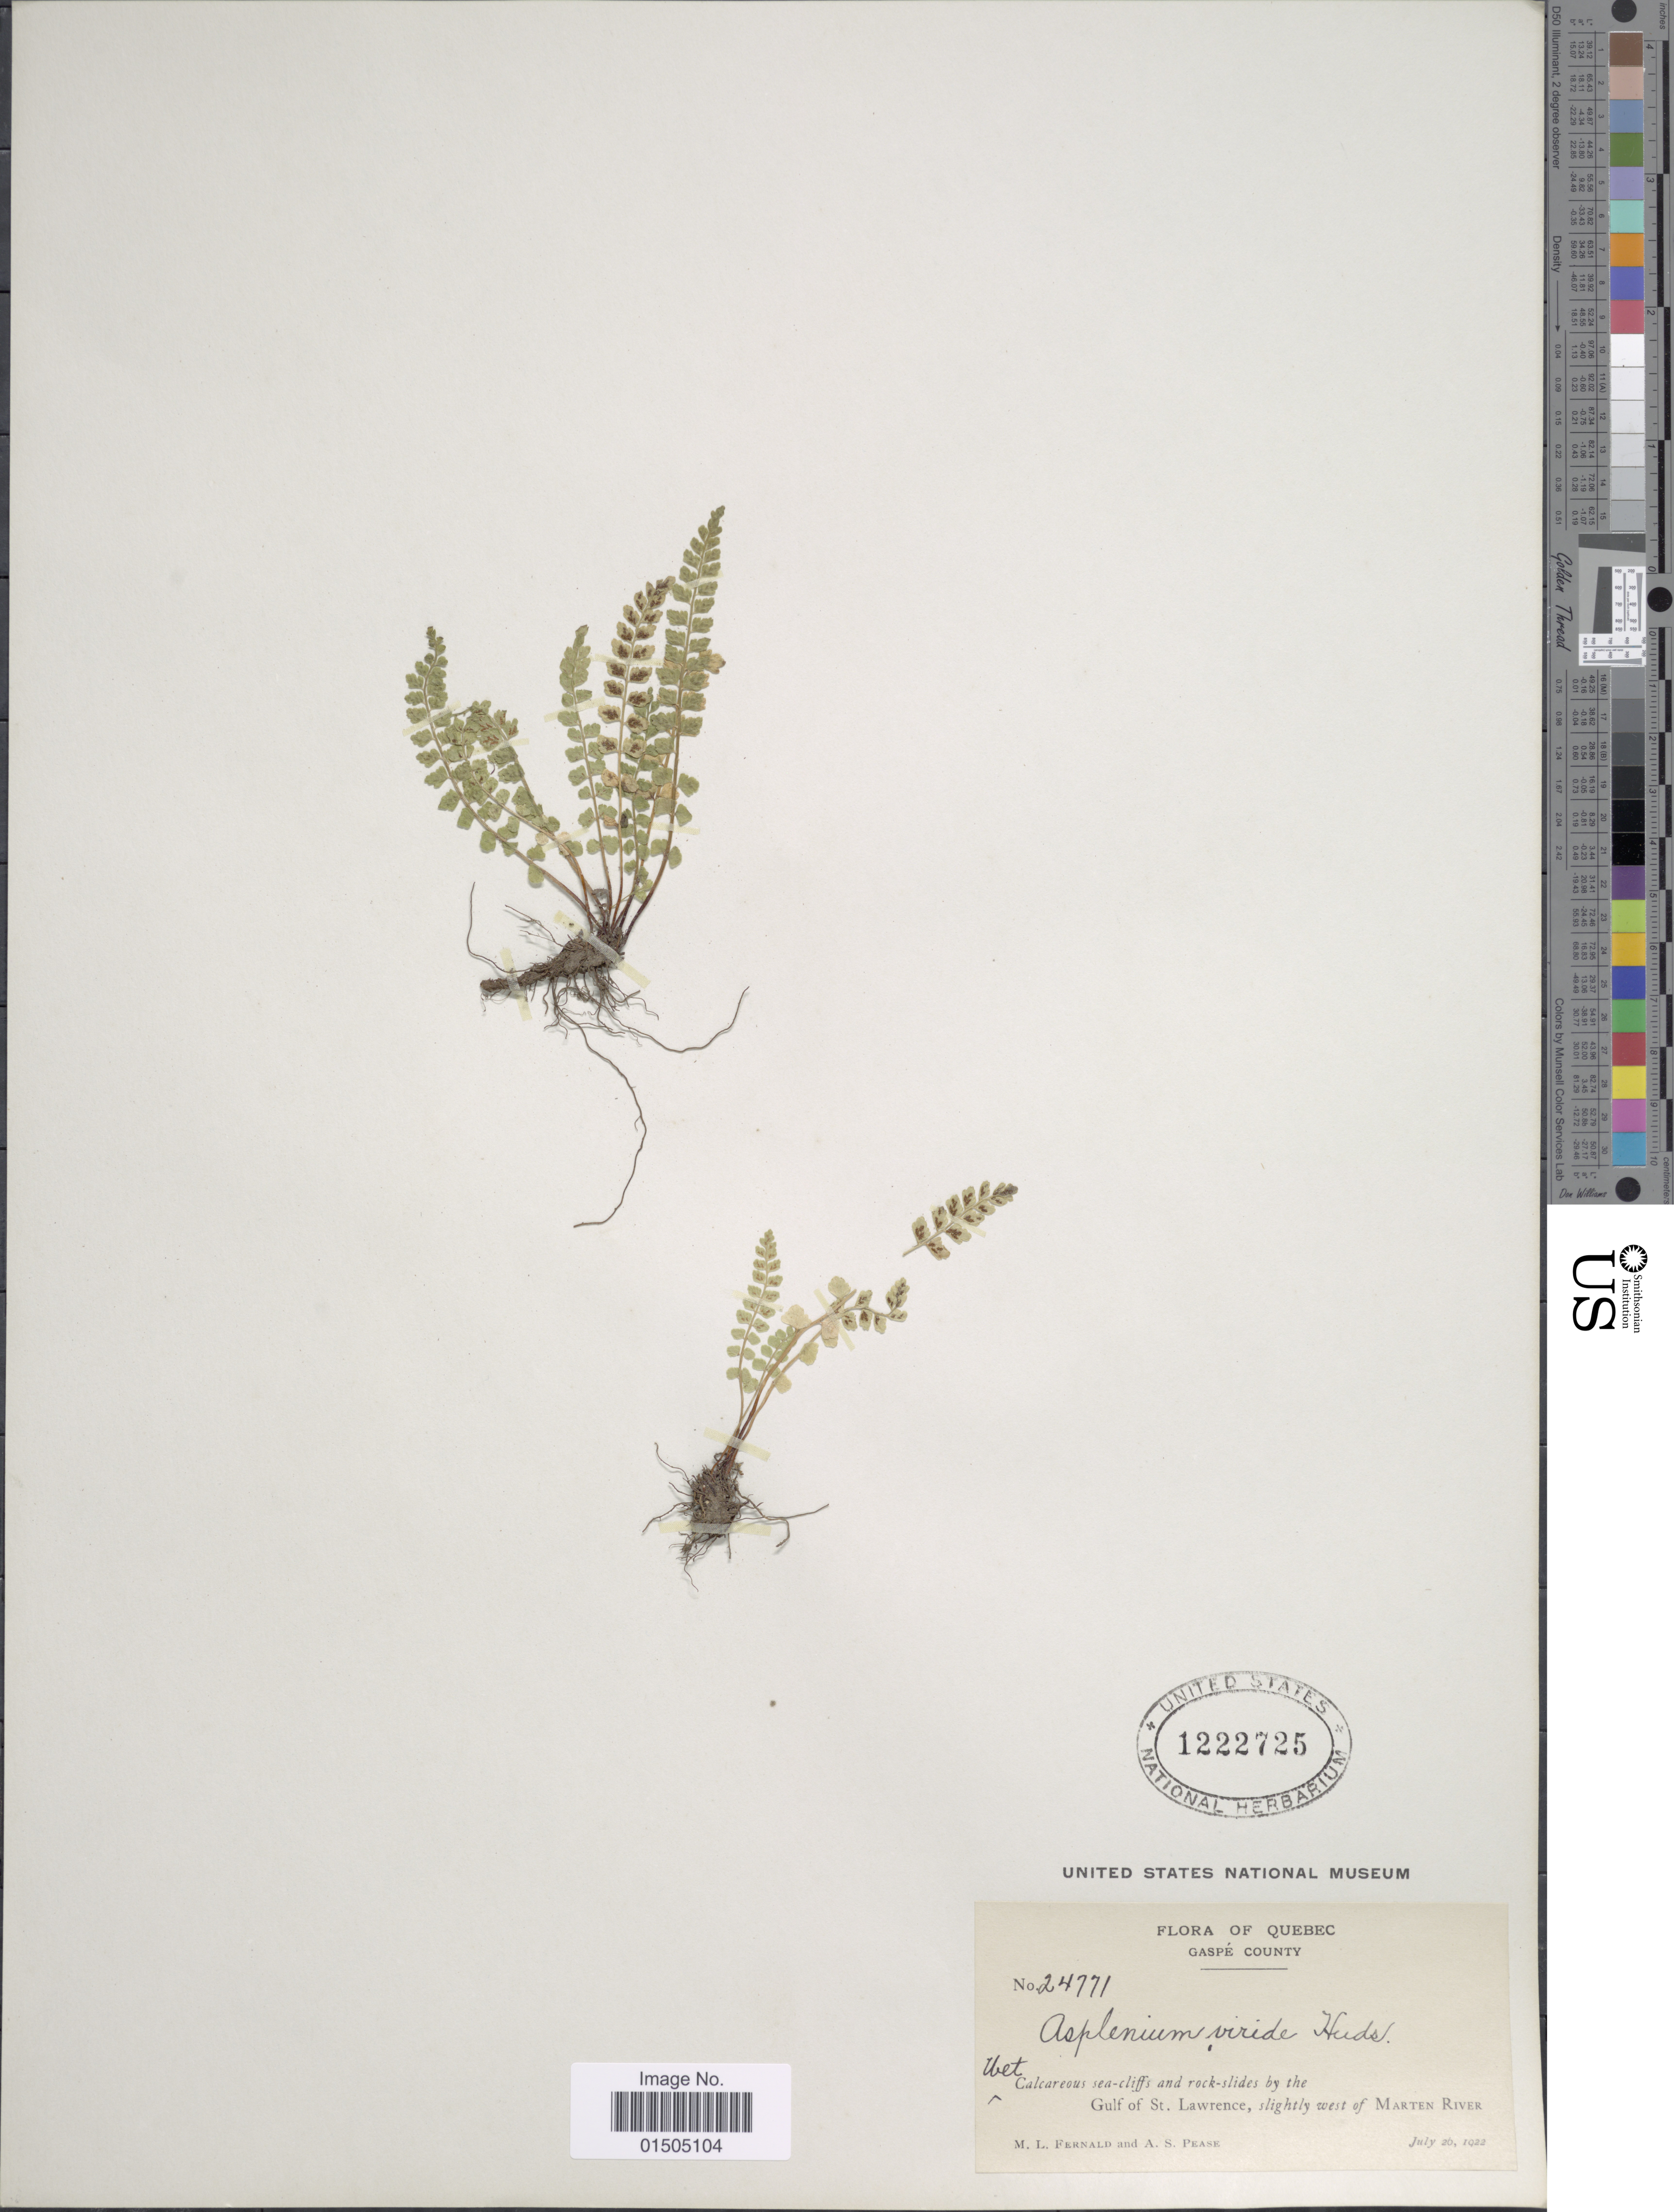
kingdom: Plantae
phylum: Tracheophyta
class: Polypodiopsida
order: Polypodiales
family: Aspleniaceae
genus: Asplenium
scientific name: Asplenium trichomanes-ramosum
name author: L.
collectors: M. L. Fernald & A. S. Pease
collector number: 24771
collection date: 1922-07-26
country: Canada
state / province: Quebec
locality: Gaspé County. Calcareous sea-cliffs and rock-slides by the Gulf of St. Lawrence, slightly west of Marten River.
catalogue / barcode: US 1222725